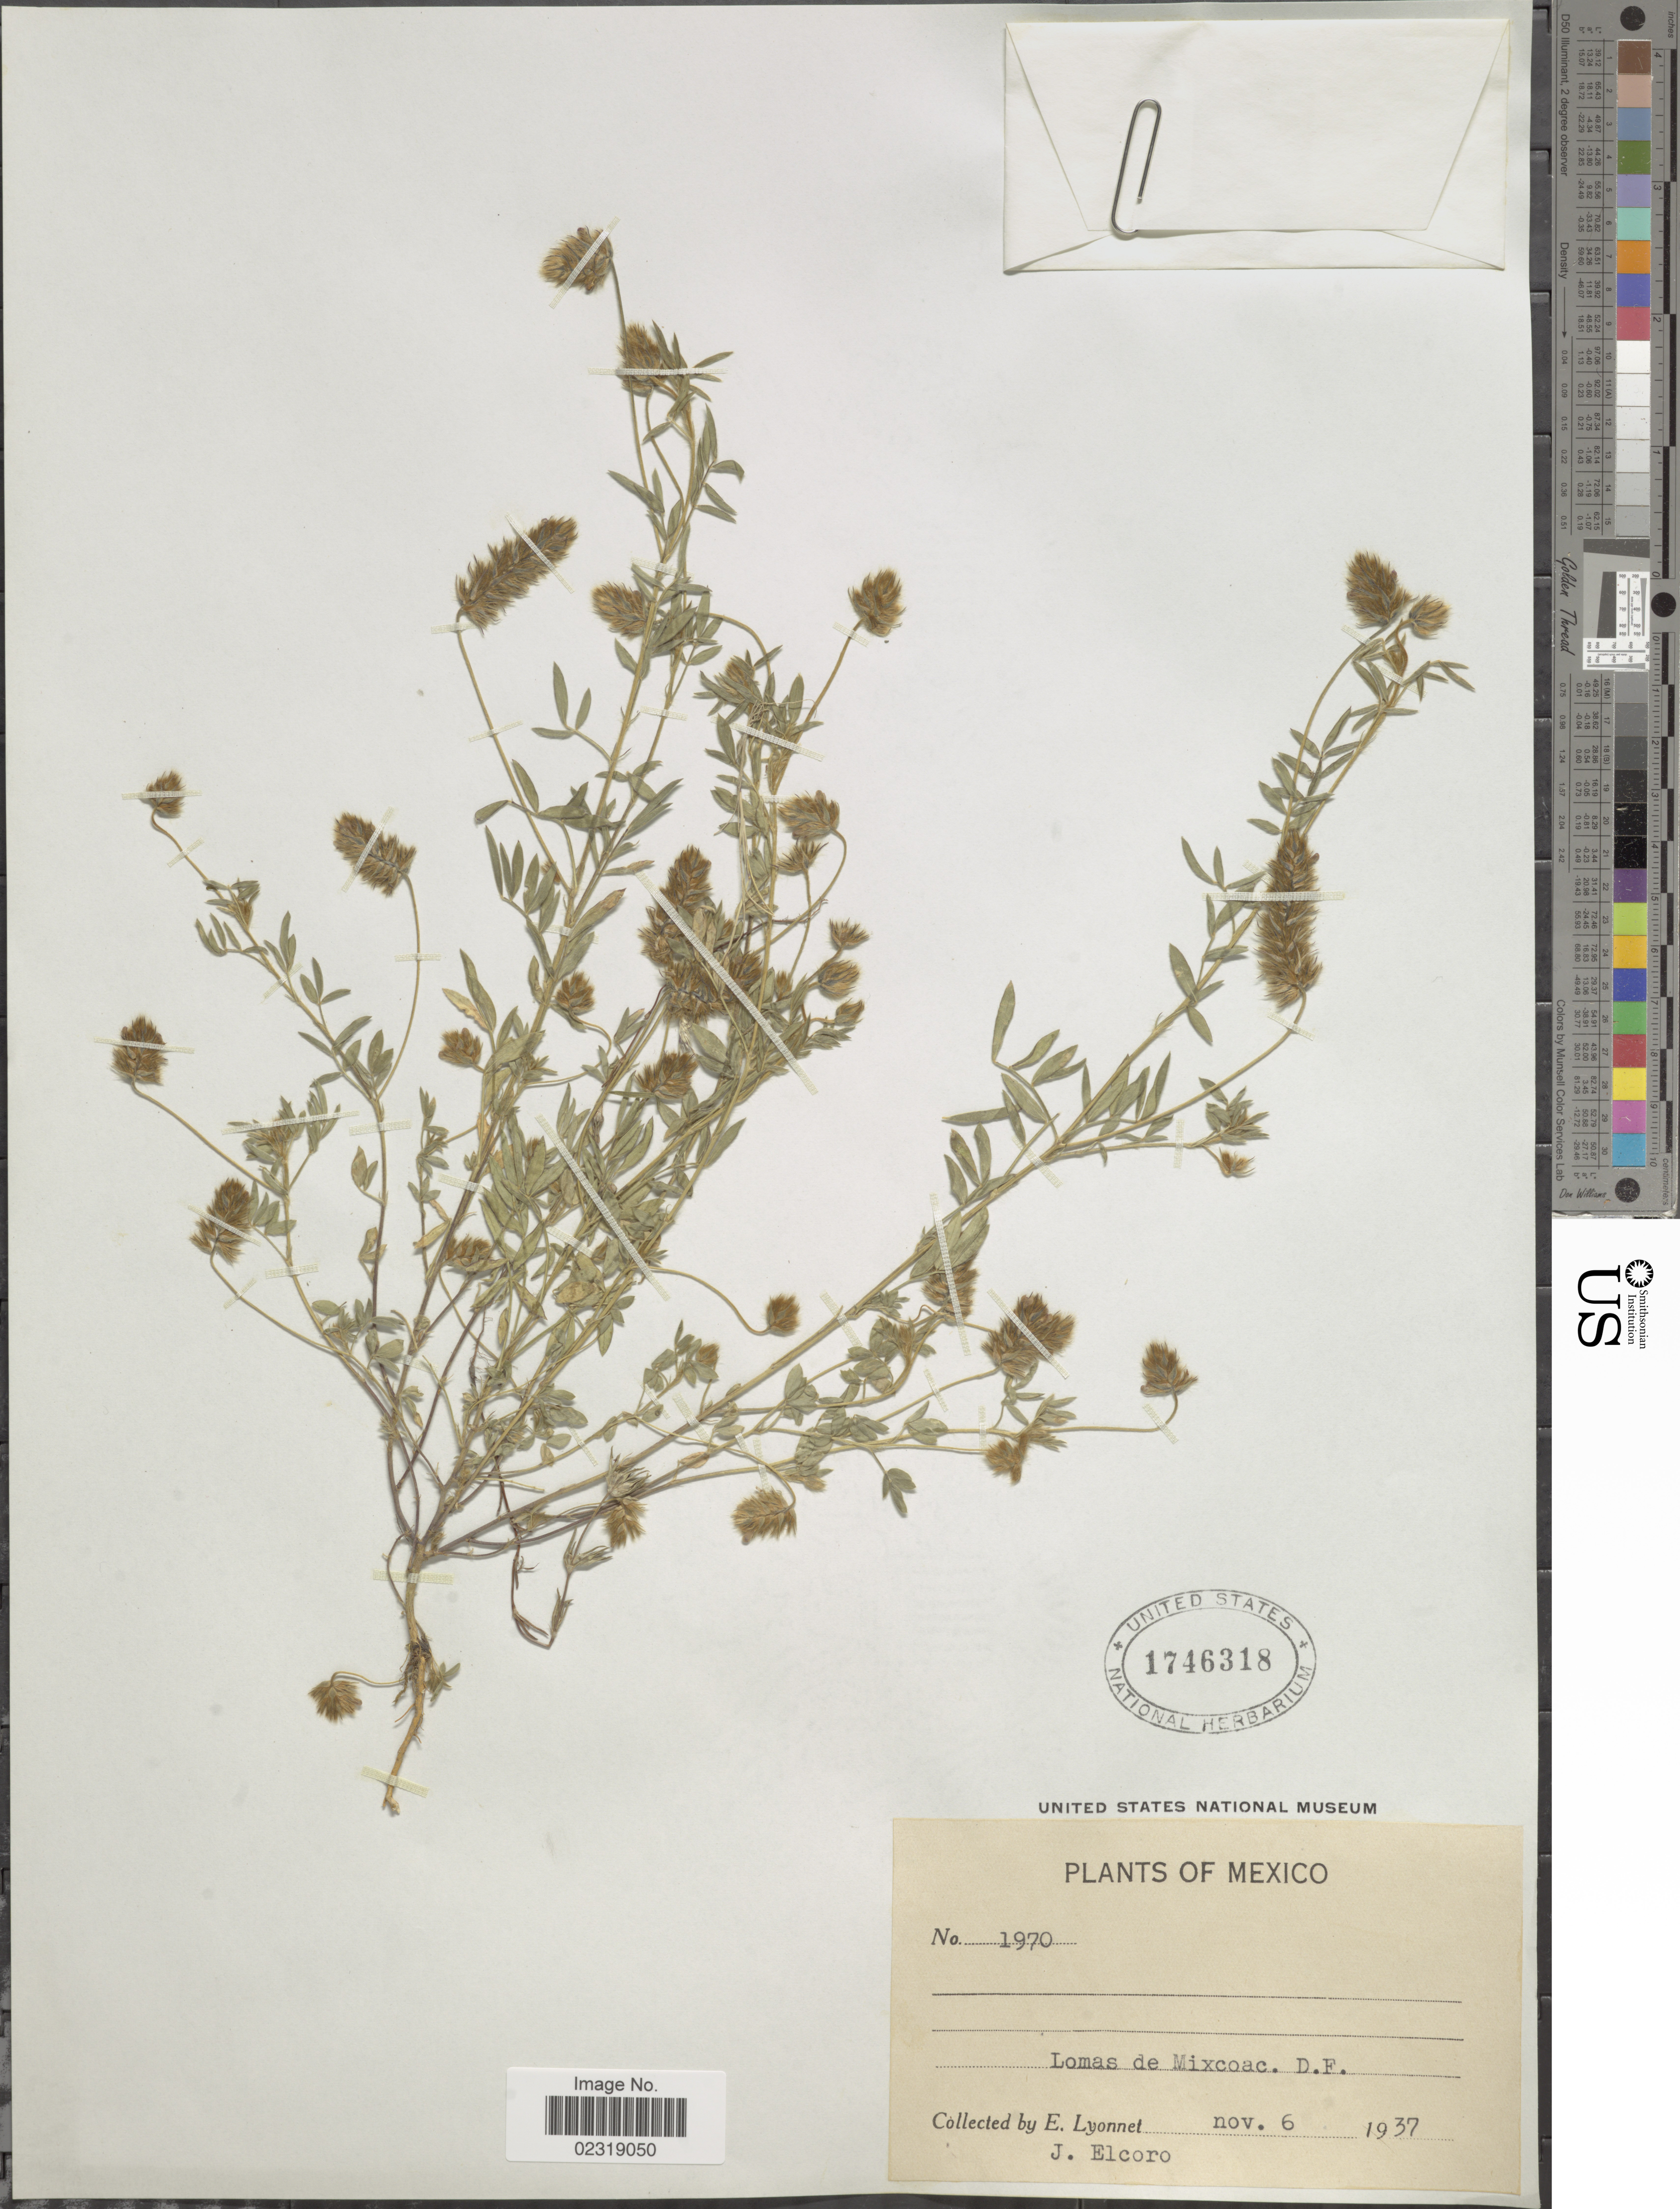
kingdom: Plantae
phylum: Tracheophyta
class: Magnoliopsida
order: Fabales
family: Fabaceae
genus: Dalea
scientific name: Dalea cliffortiana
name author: Willd.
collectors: E. Lyonnet & J. Elcoro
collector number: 1970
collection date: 1937-11-06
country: Mexico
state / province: Distrito Federal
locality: Lomas de Mixcoac, D.F.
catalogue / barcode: US 1746318